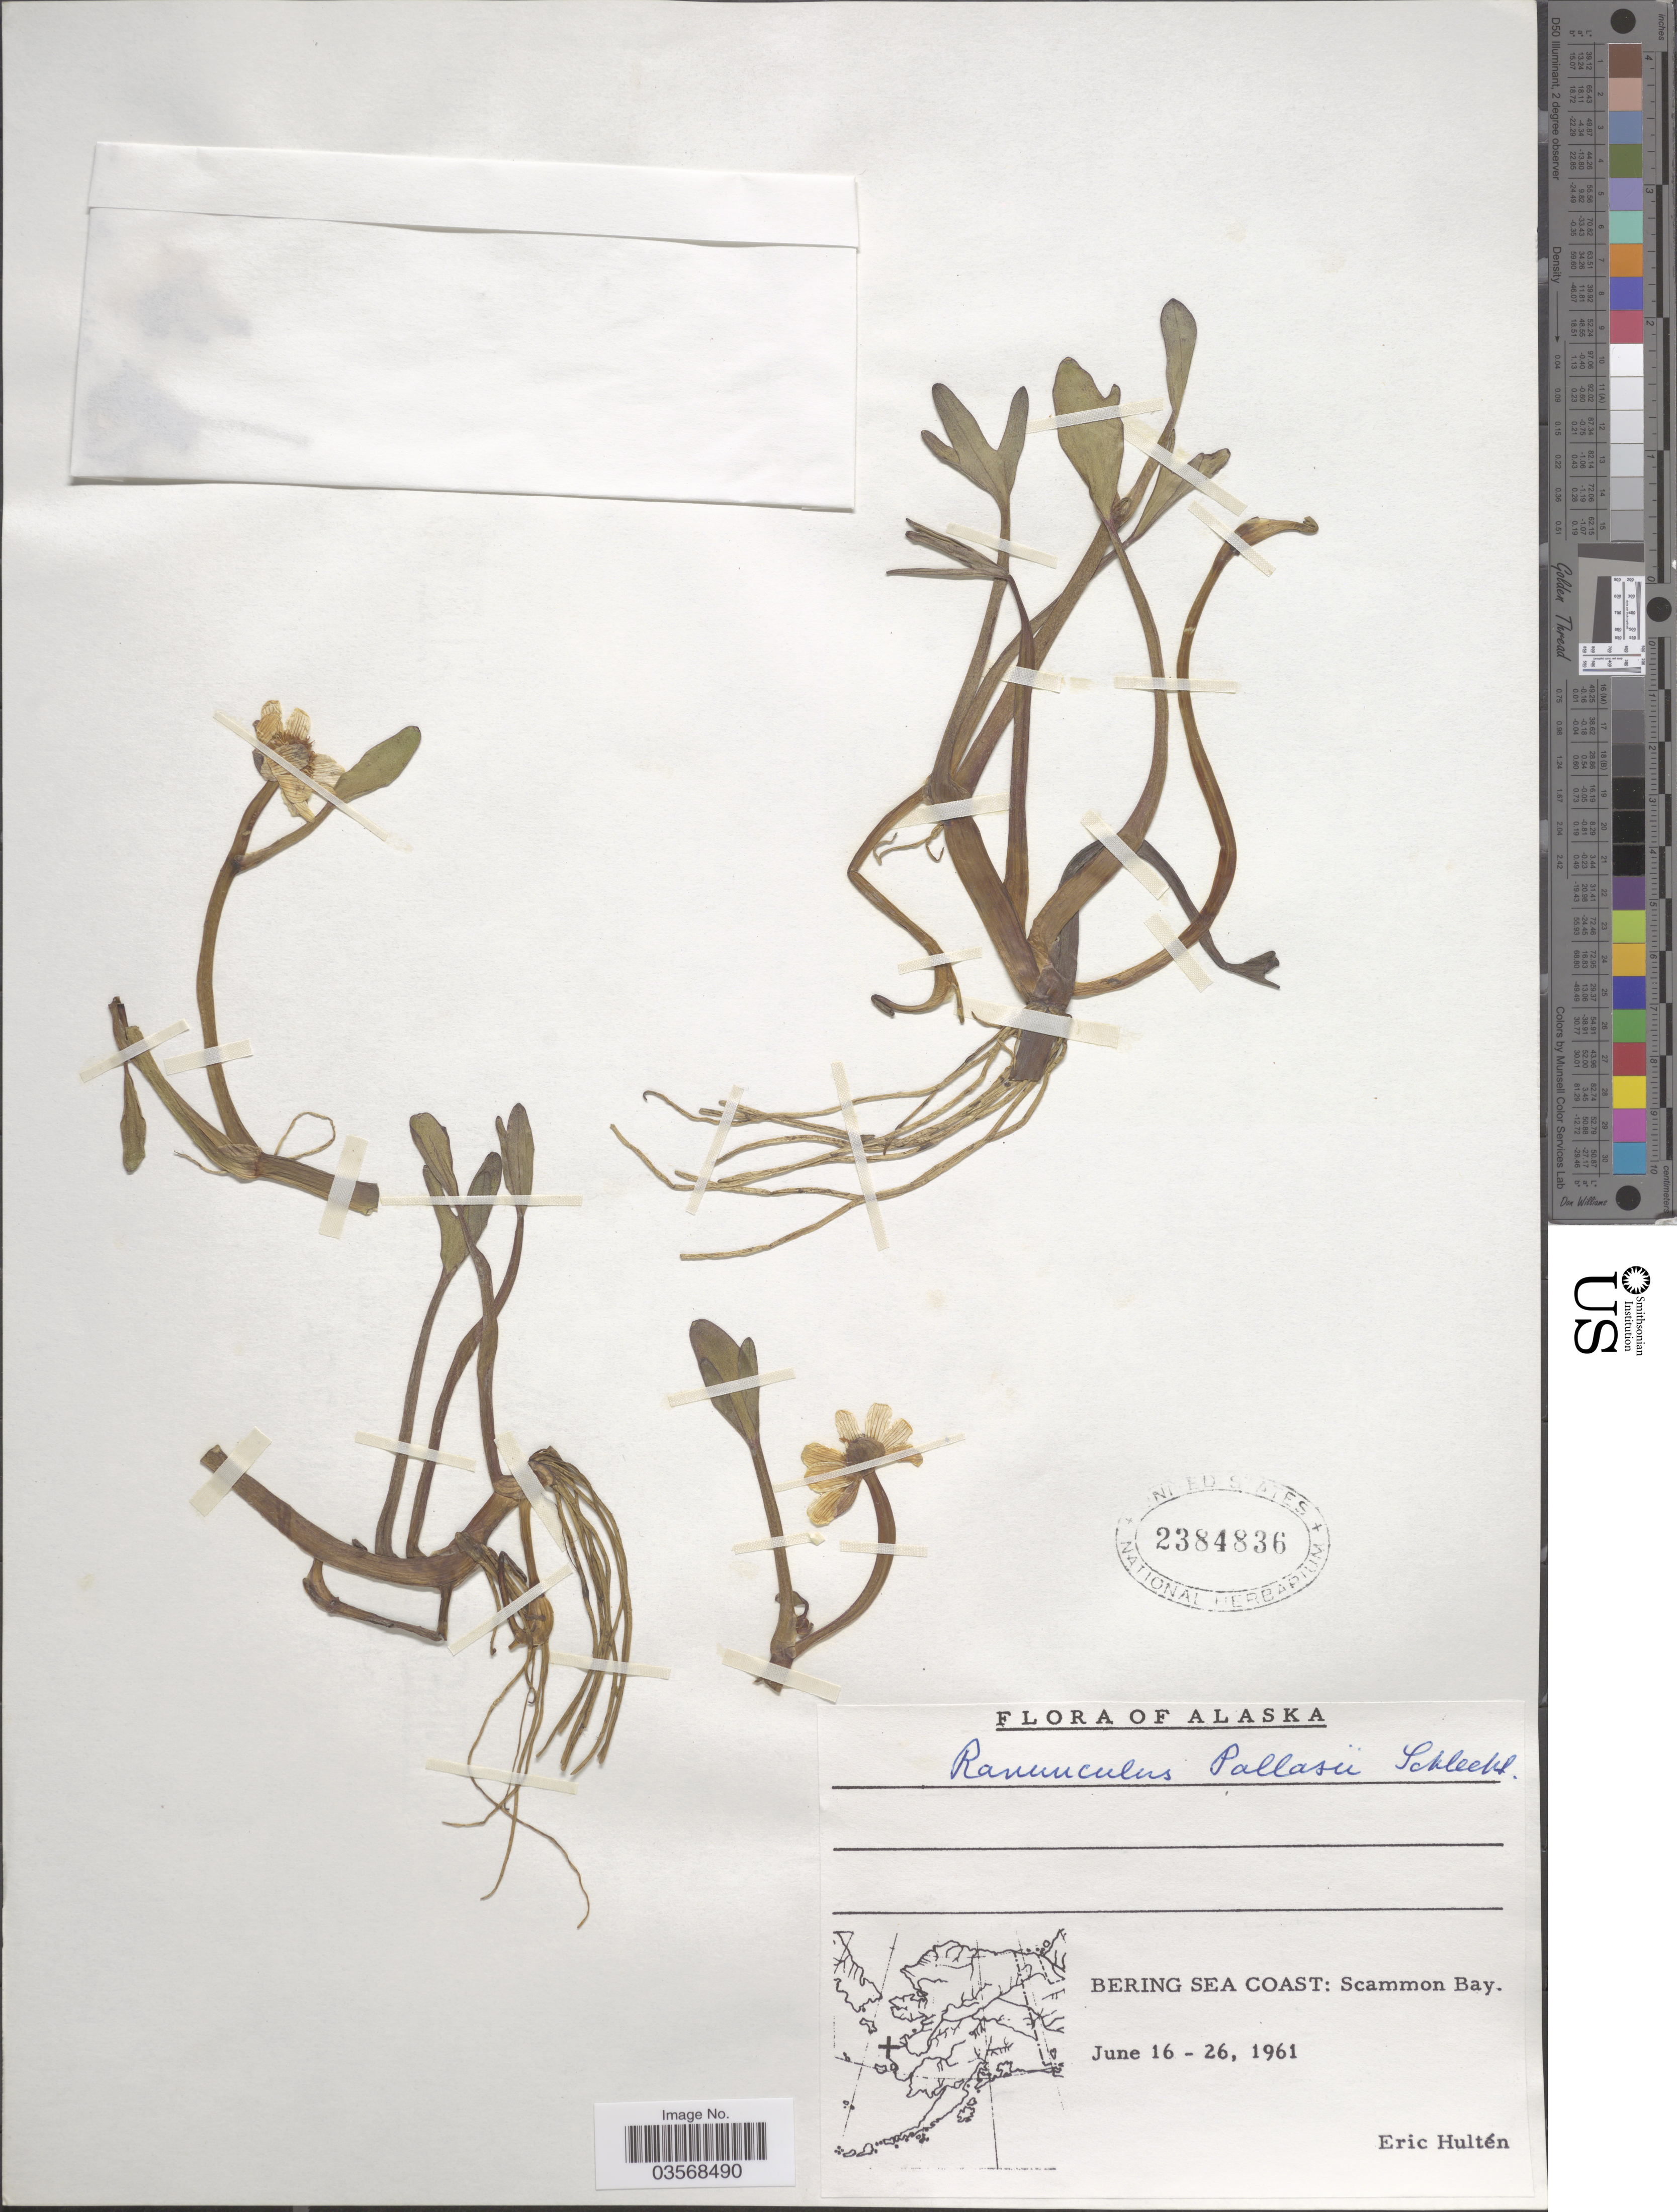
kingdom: Plantae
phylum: Tracheophyta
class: Magnoliopsida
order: Ranunculales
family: Ranunculaceae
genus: Ranunculus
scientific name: Ranunculus pallasii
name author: Schltdl.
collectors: E. G. Hultén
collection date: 1961-06-16/1961-06-26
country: United States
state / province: Alaska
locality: Bering Sea Coast: Scammon Bay.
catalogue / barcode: US 2384836